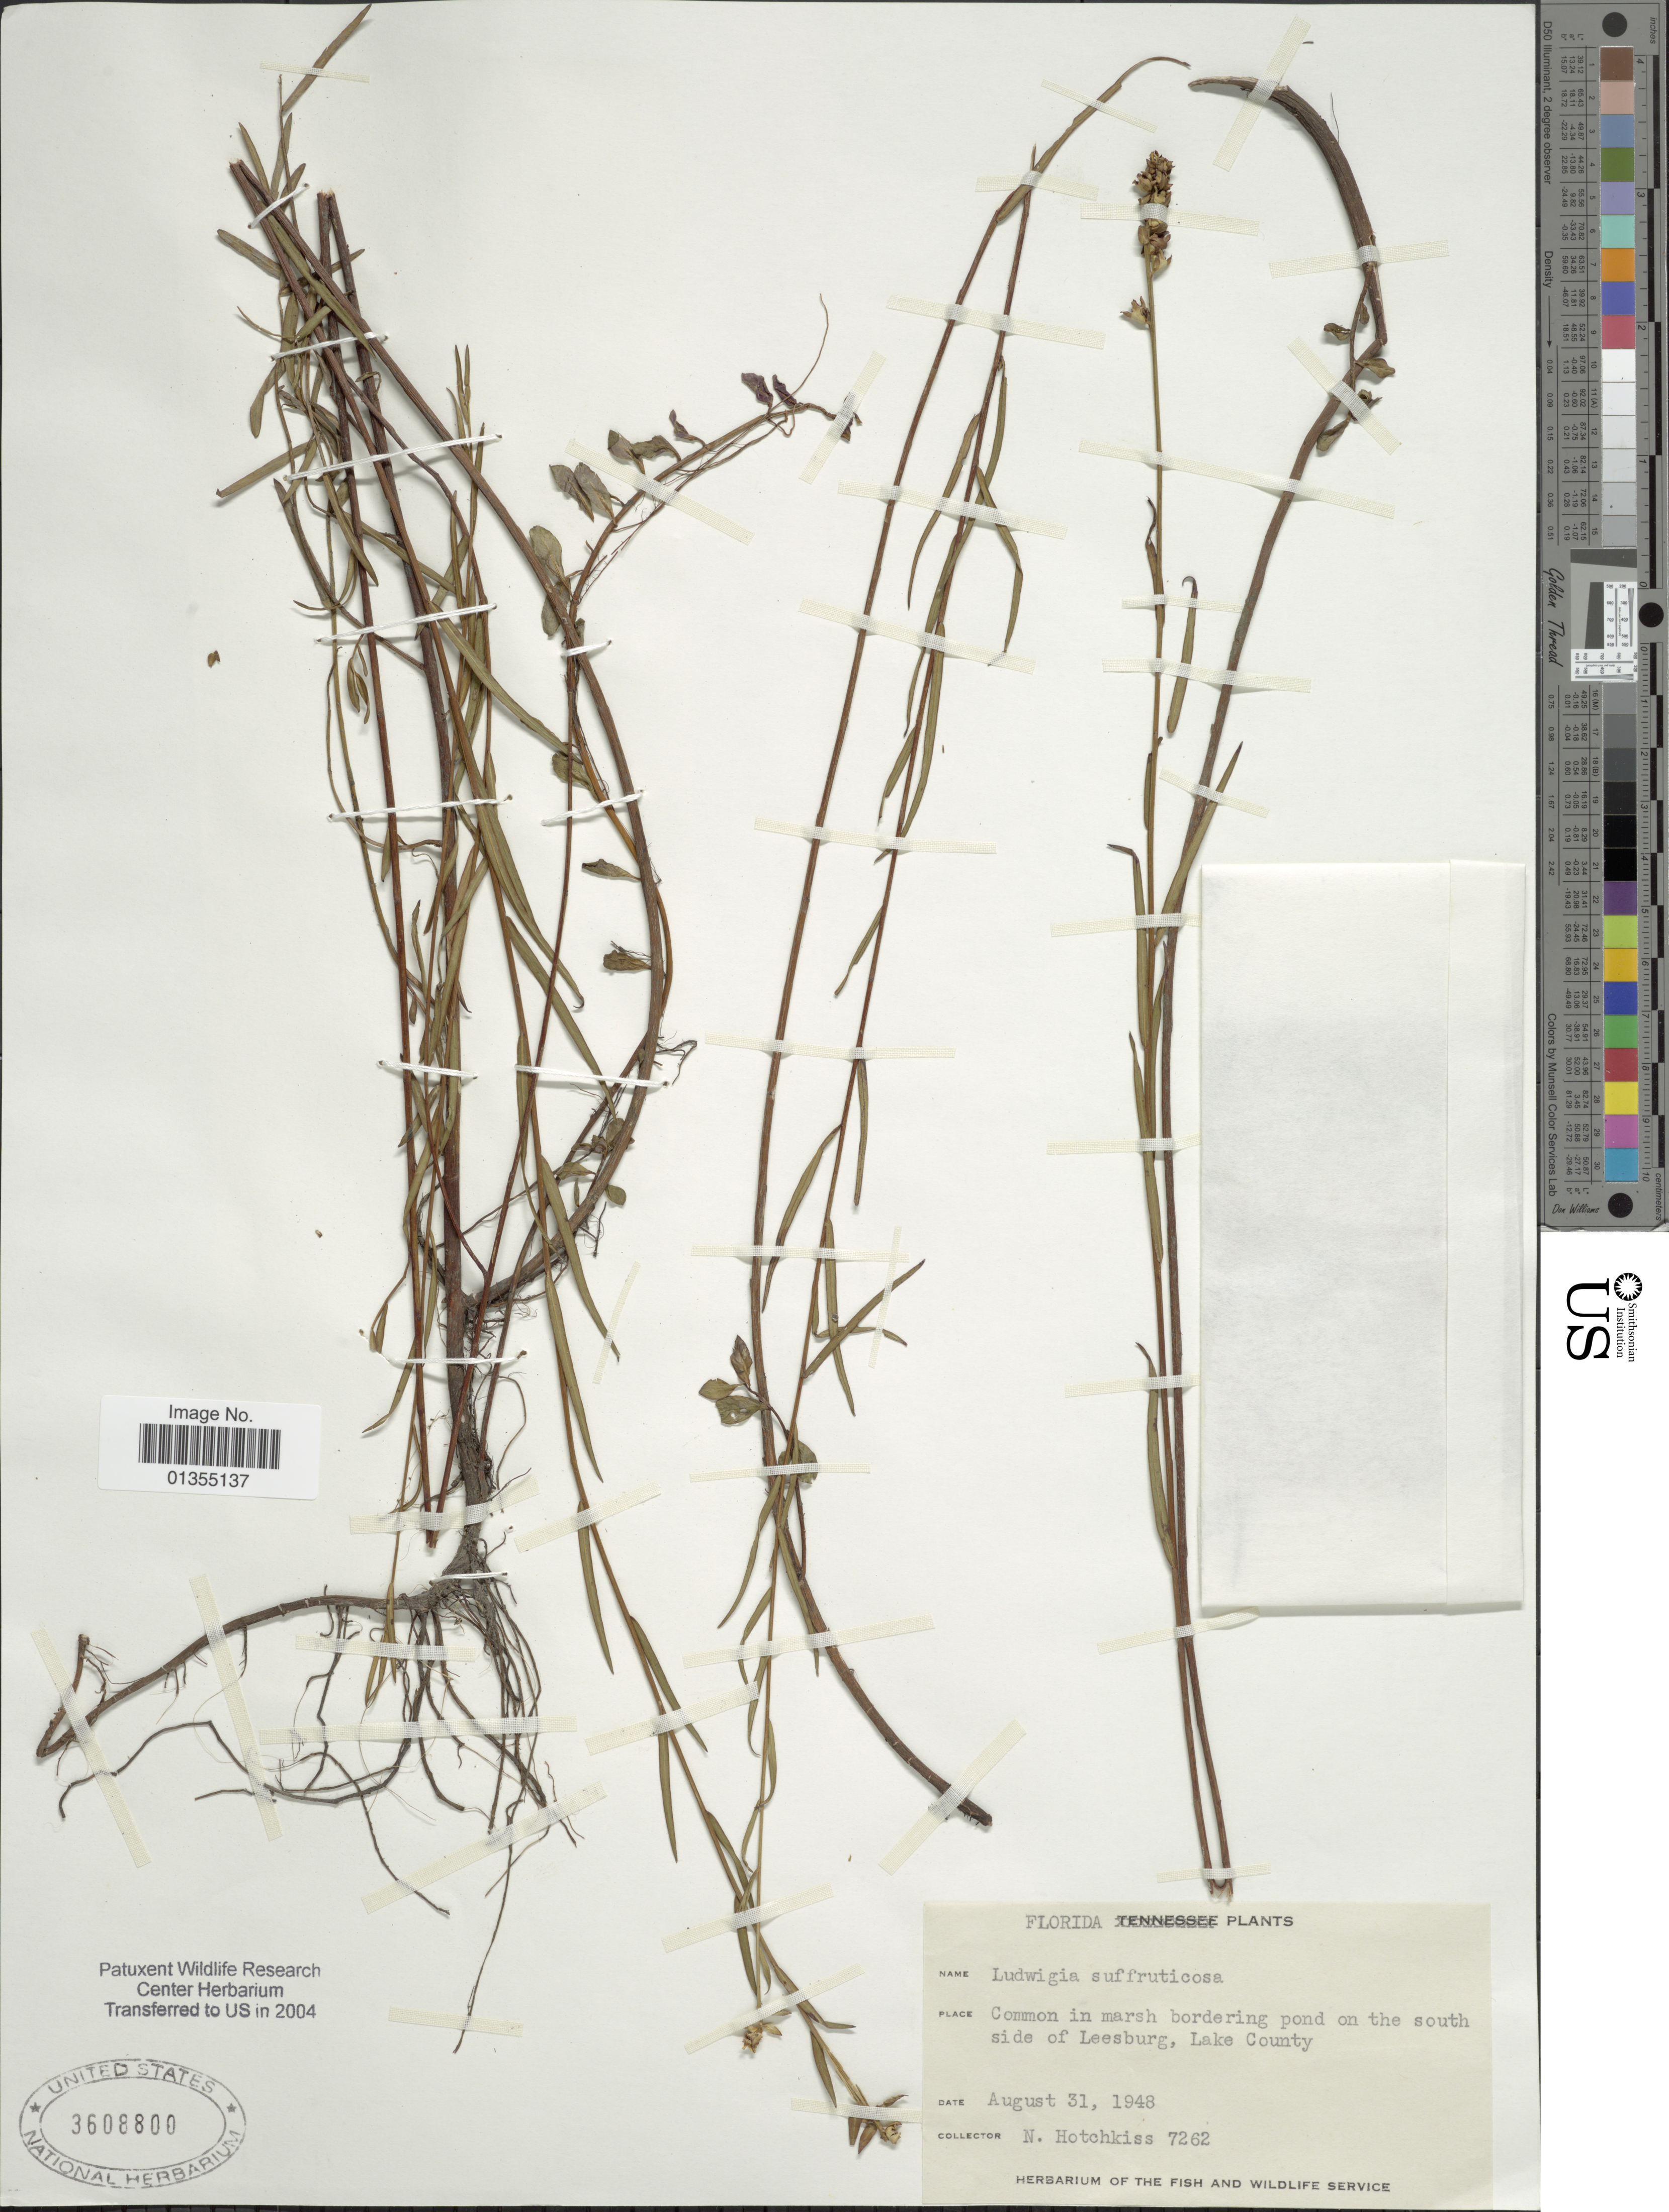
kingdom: Plantae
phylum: Tracheophyta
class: Magnoliopsida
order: Myrtales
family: Onagraceae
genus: Ludwigia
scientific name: Ludwigia suffruticosa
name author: Walter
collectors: N. Hotchkiss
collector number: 7262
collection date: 1948-08-31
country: United States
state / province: Florida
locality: South side of Leesburg, Lake County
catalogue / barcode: US 3608800